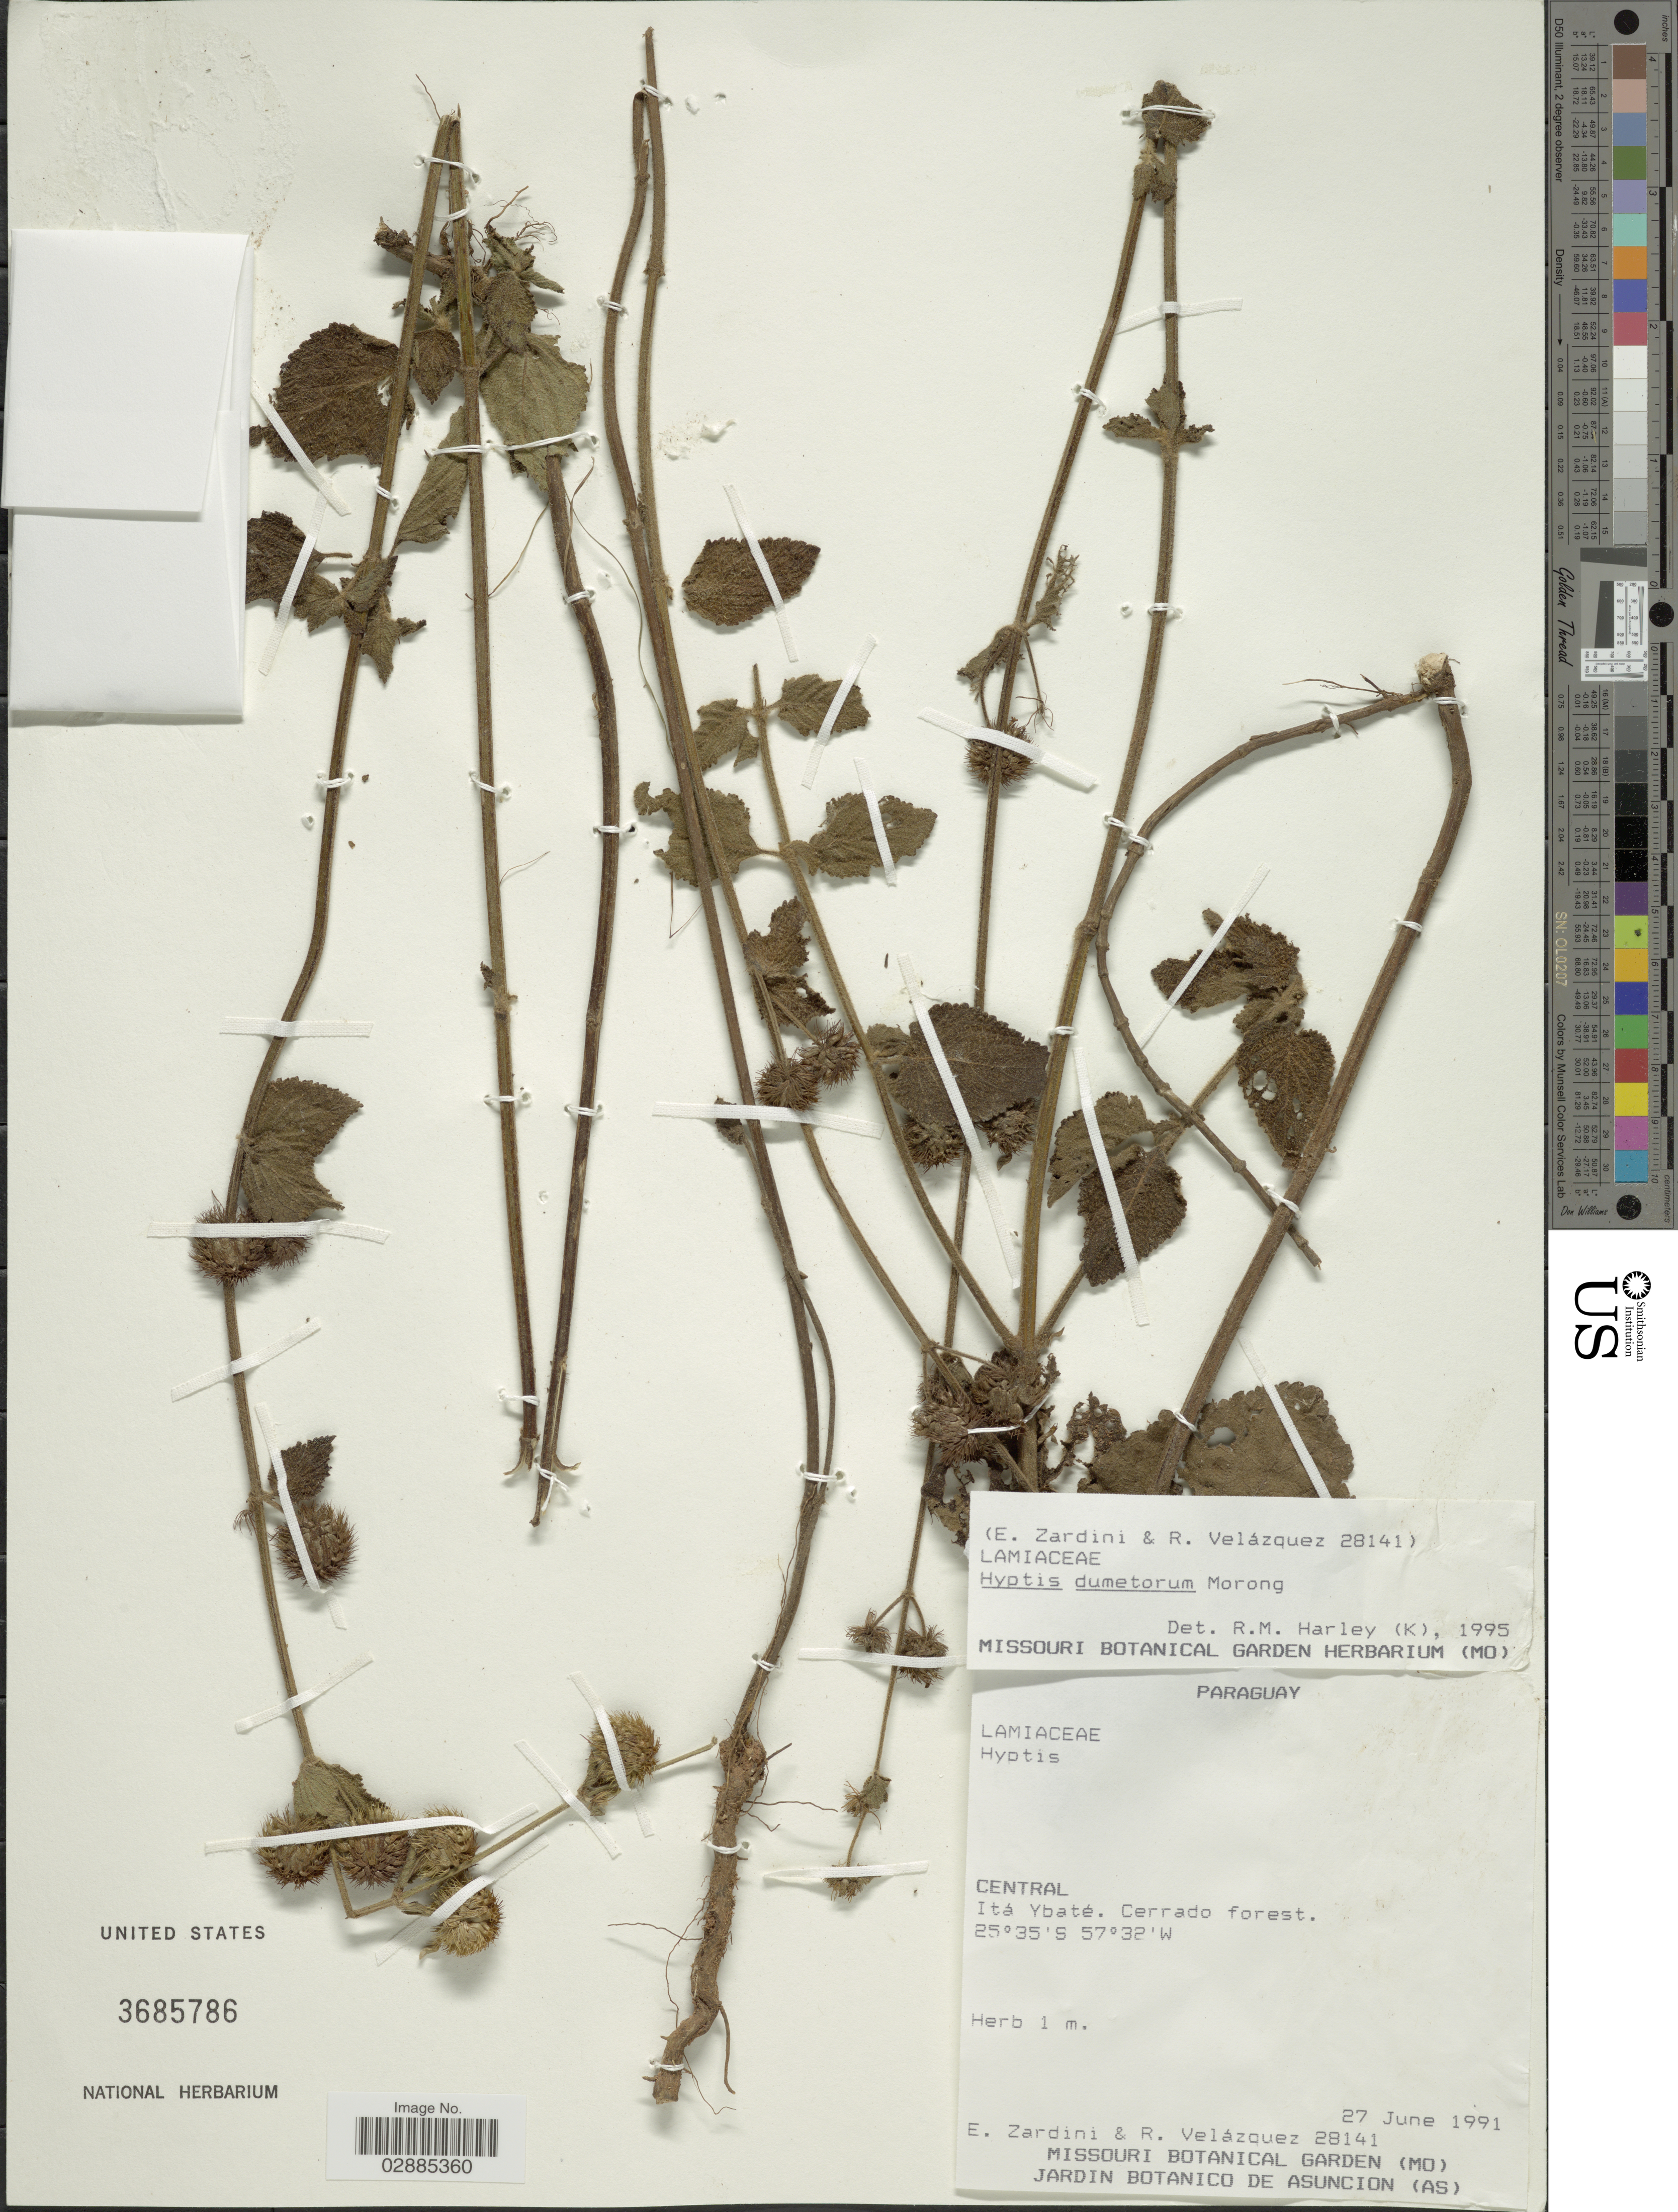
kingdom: Plantae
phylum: Tracheophyta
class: Magnoliopsida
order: Lamiales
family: Lamiaceae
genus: Hyptis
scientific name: Hyptis dumetorum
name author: Morong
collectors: E. Zardini & R. Velázquez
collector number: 28141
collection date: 1991-06-27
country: Paraguay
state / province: Central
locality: Itá Ybaté. Cerrado forest.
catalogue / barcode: US 3685786